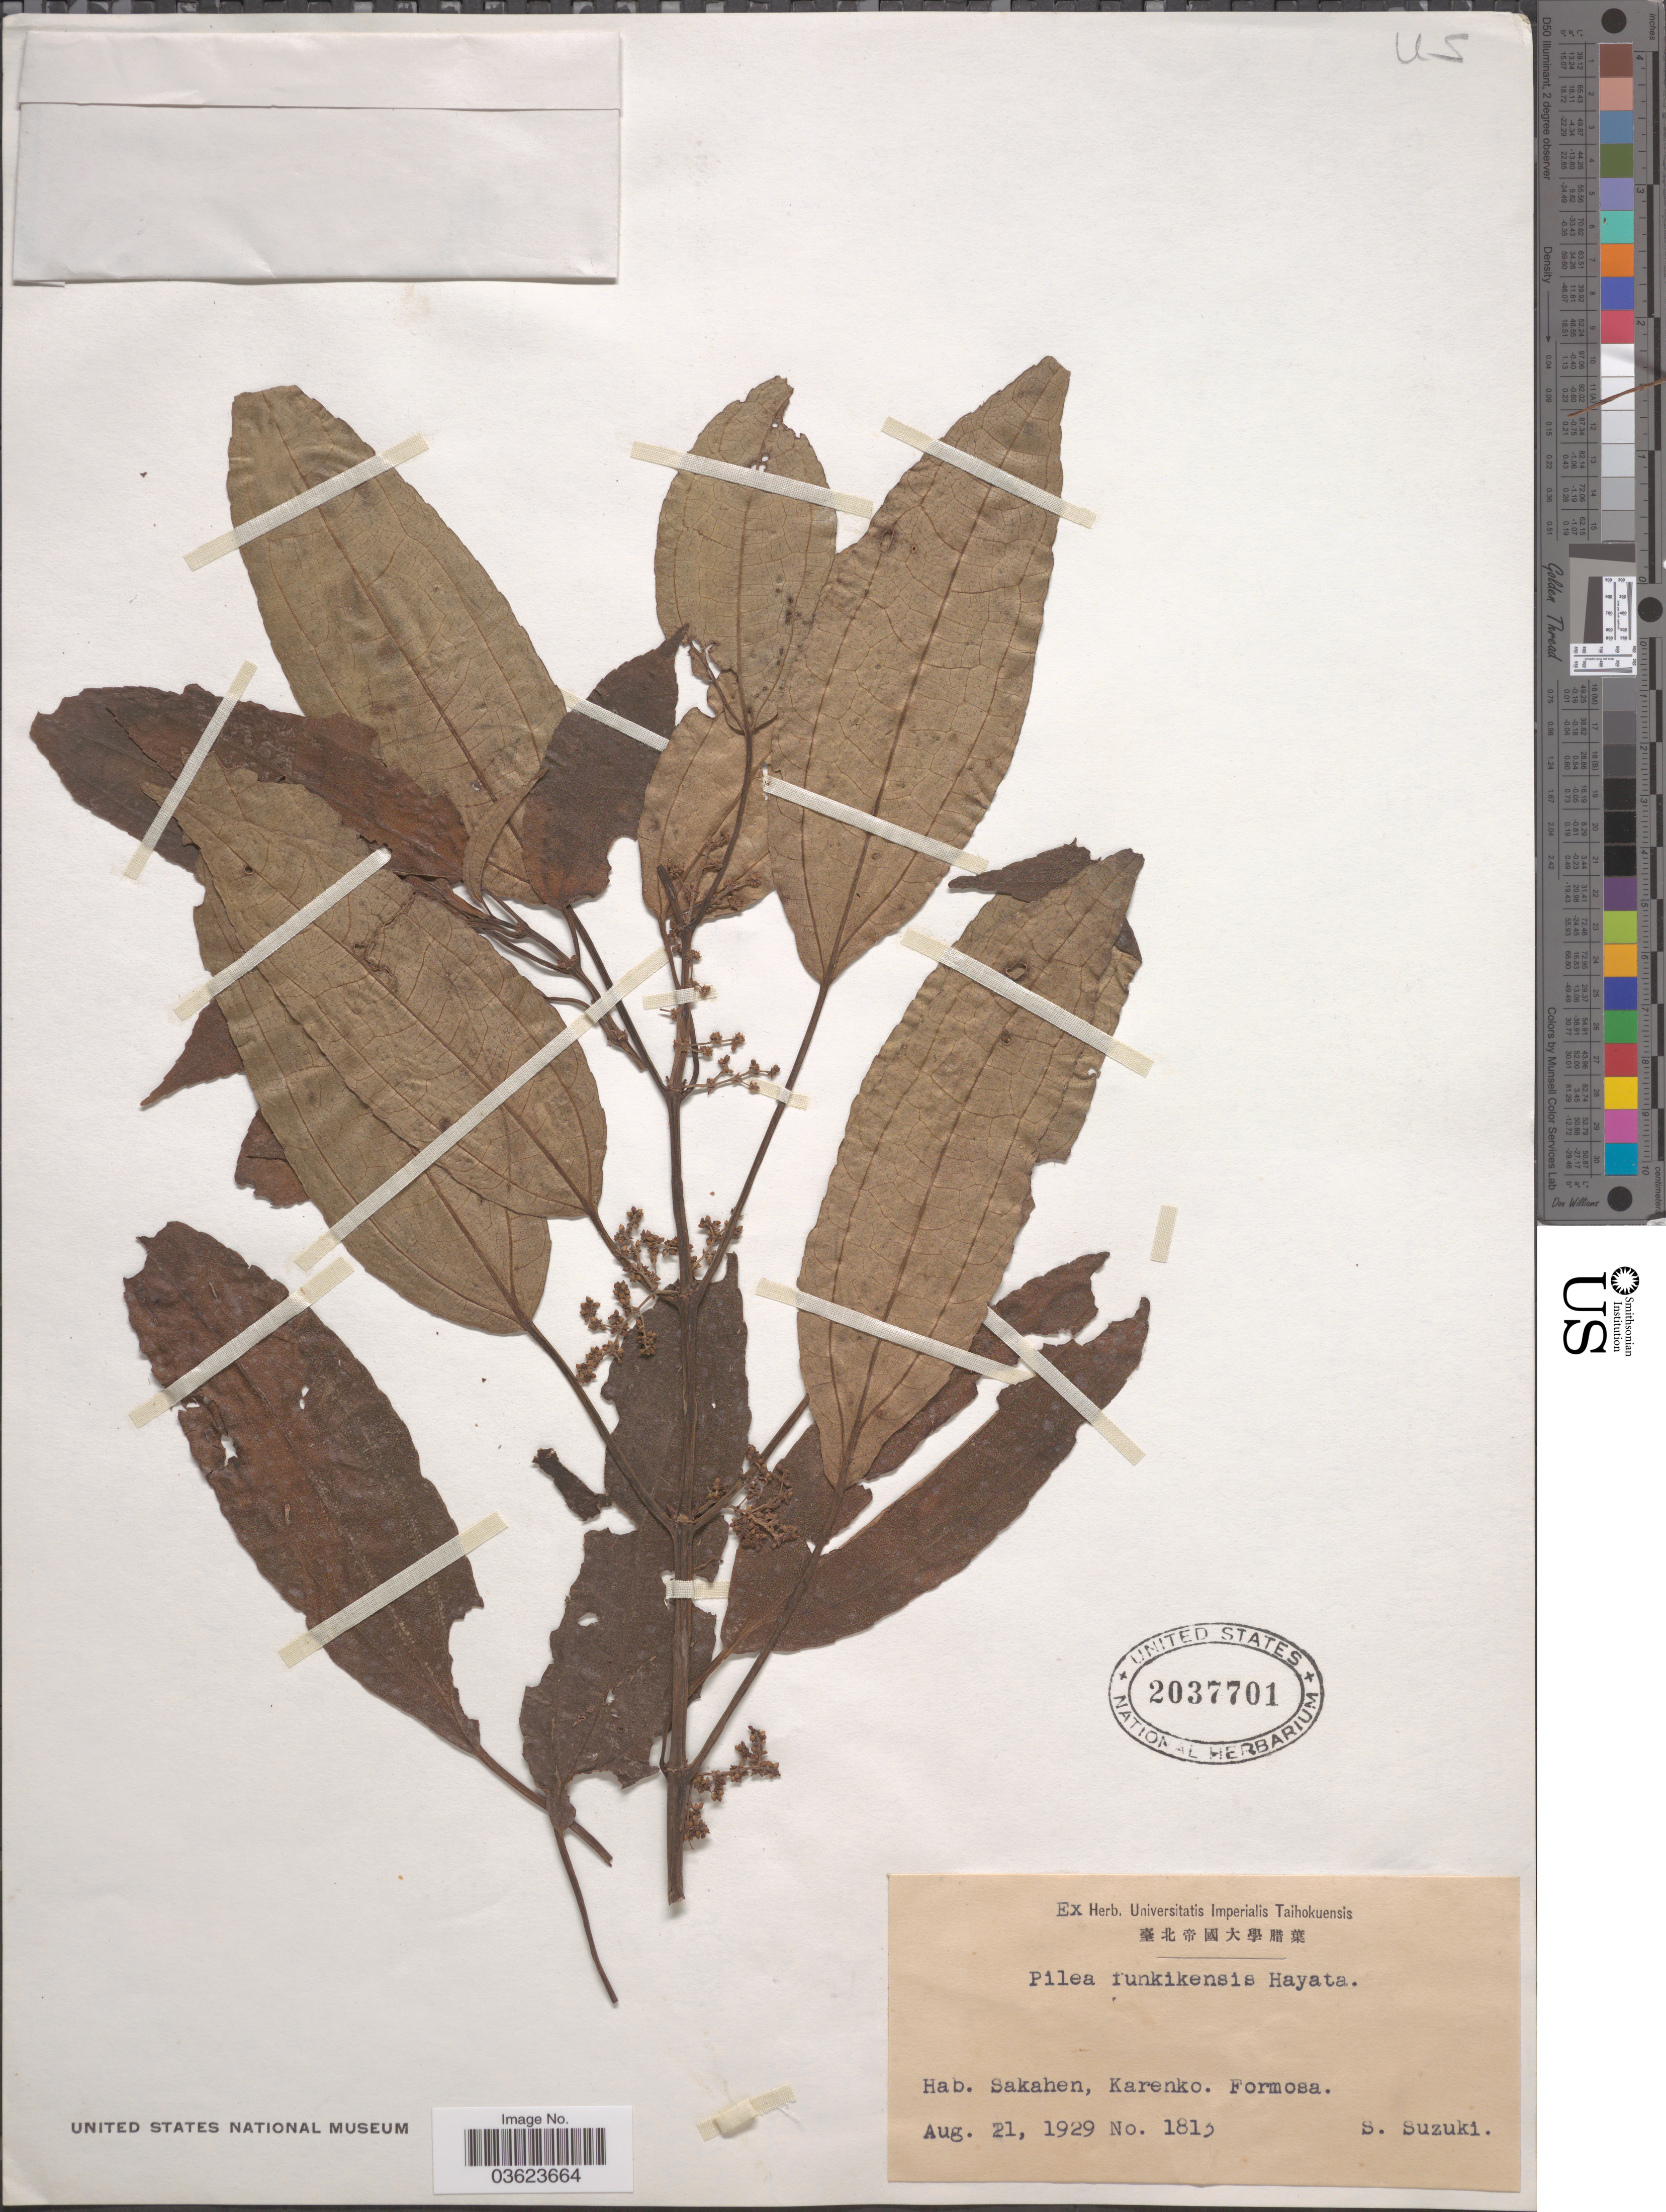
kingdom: Plantae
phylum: Tracheophyta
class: Magnoliopsida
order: Rosales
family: Urticaceae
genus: Pilea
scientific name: Pilea funkikensis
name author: Hayata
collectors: S. Suzuki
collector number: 1813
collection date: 1929-08-21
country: Taiwan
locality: Sakahen, Karenko. Formosa.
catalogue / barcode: US 2037701